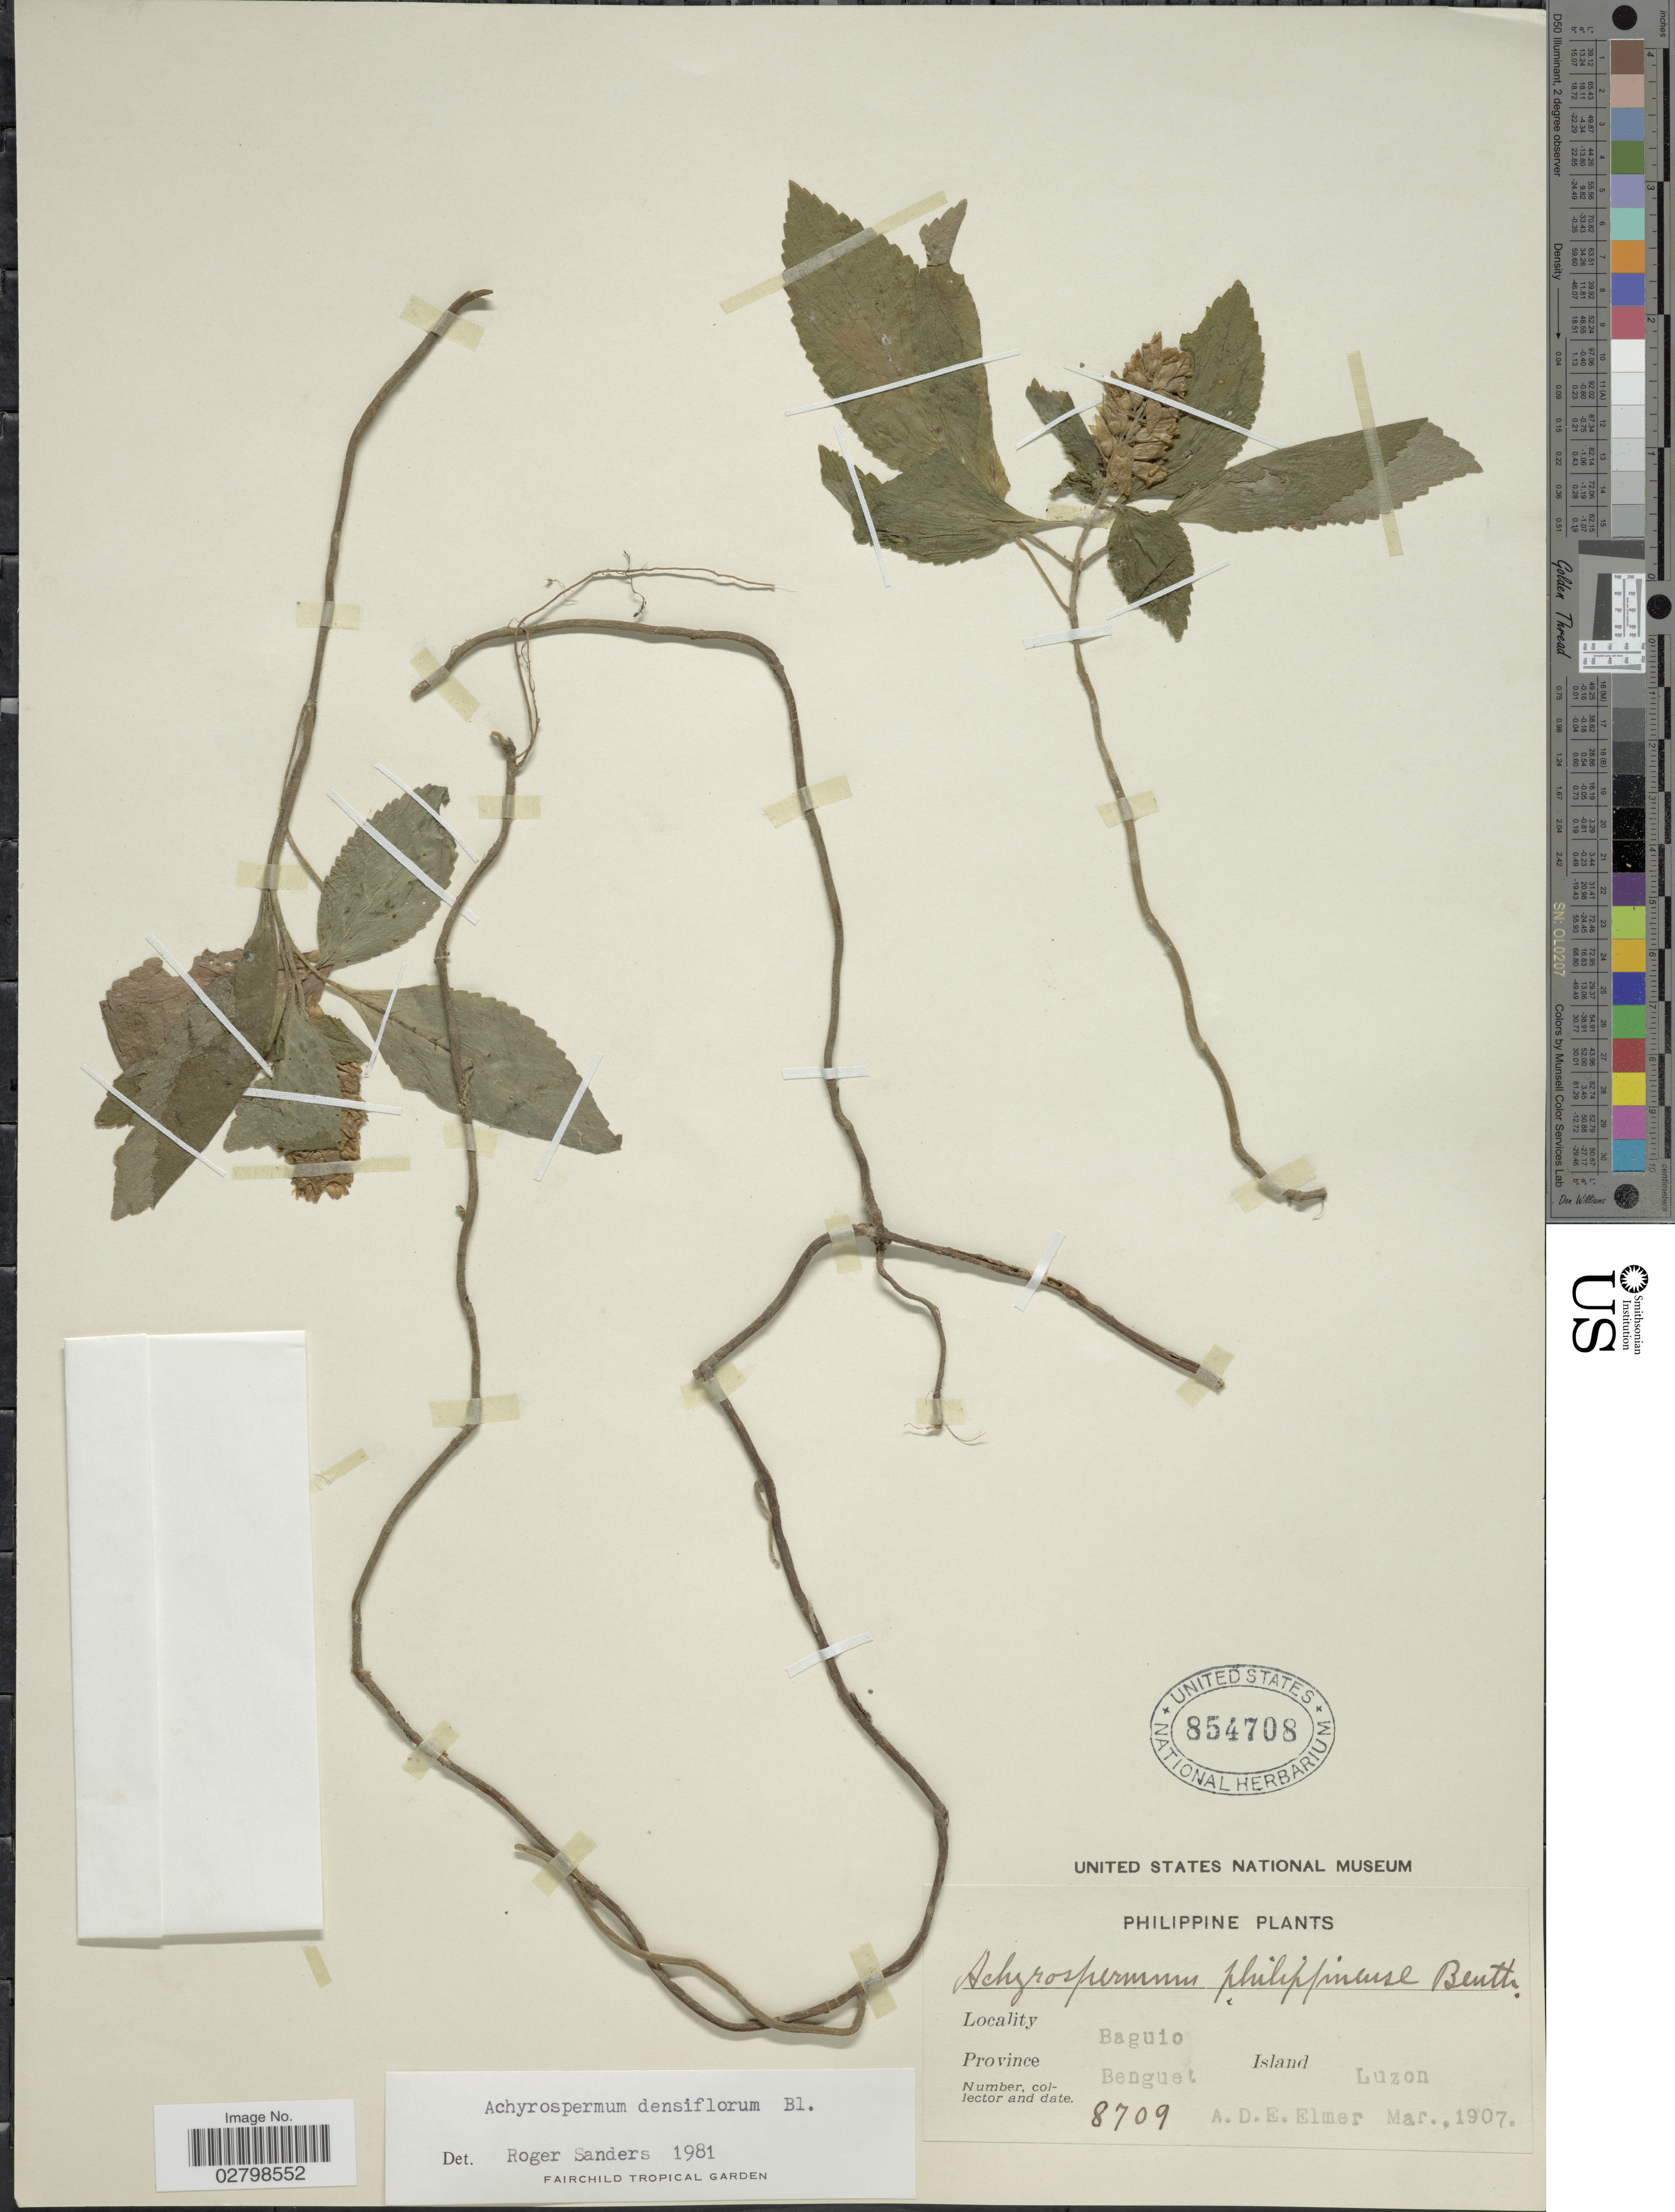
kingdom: Plantae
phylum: Tracheophyta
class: Magnoliopsida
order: Lamiales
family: Lamiaceae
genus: Achyrospermum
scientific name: Achyrospermum densiflorum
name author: Blume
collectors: A. D. E. Elmer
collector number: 8709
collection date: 1907-03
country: Philippines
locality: Baguio. Province Benguet. Island Luzon.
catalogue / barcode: US 854708